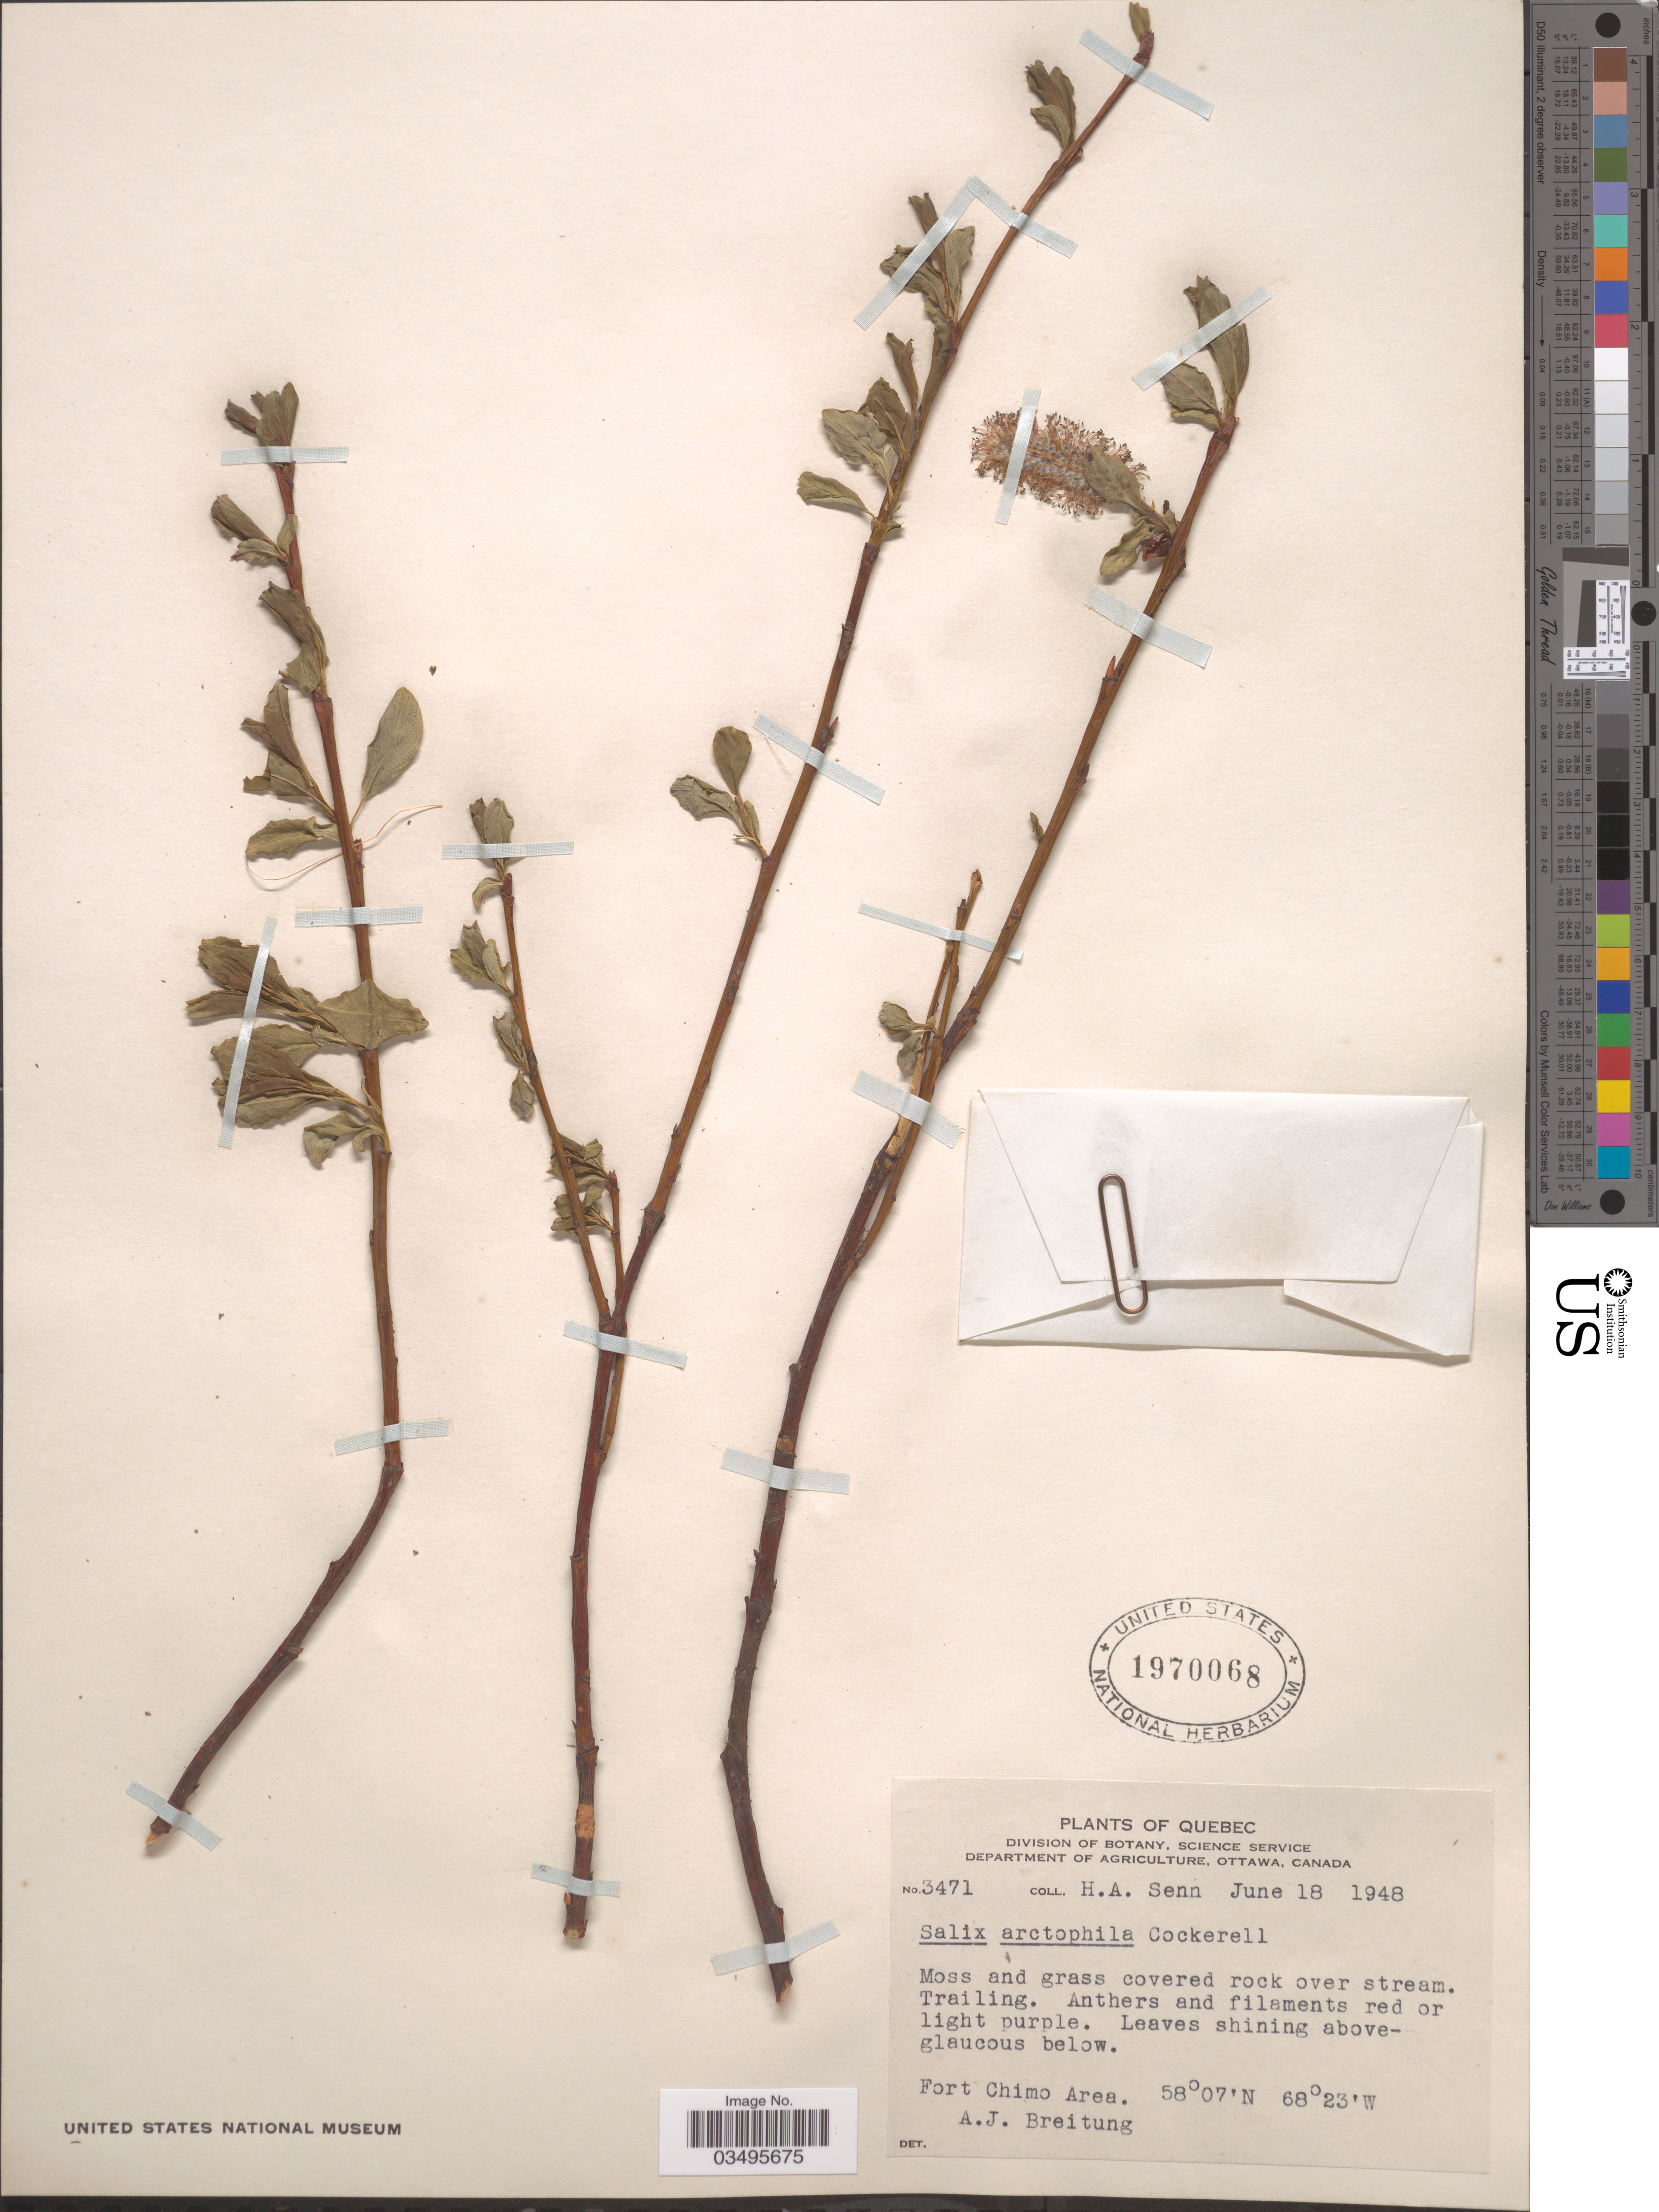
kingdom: Plantae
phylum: Tracheophyta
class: Magnoliopsida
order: Malpighiales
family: Salicaceae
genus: Salix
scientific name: Salix arctophila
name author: Cockerell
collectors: H. Senn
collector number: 3471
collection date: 1948-06-18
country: Canada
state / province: Quebec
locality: Trailing. Fort Chimo Area.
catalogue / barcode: US 1970068